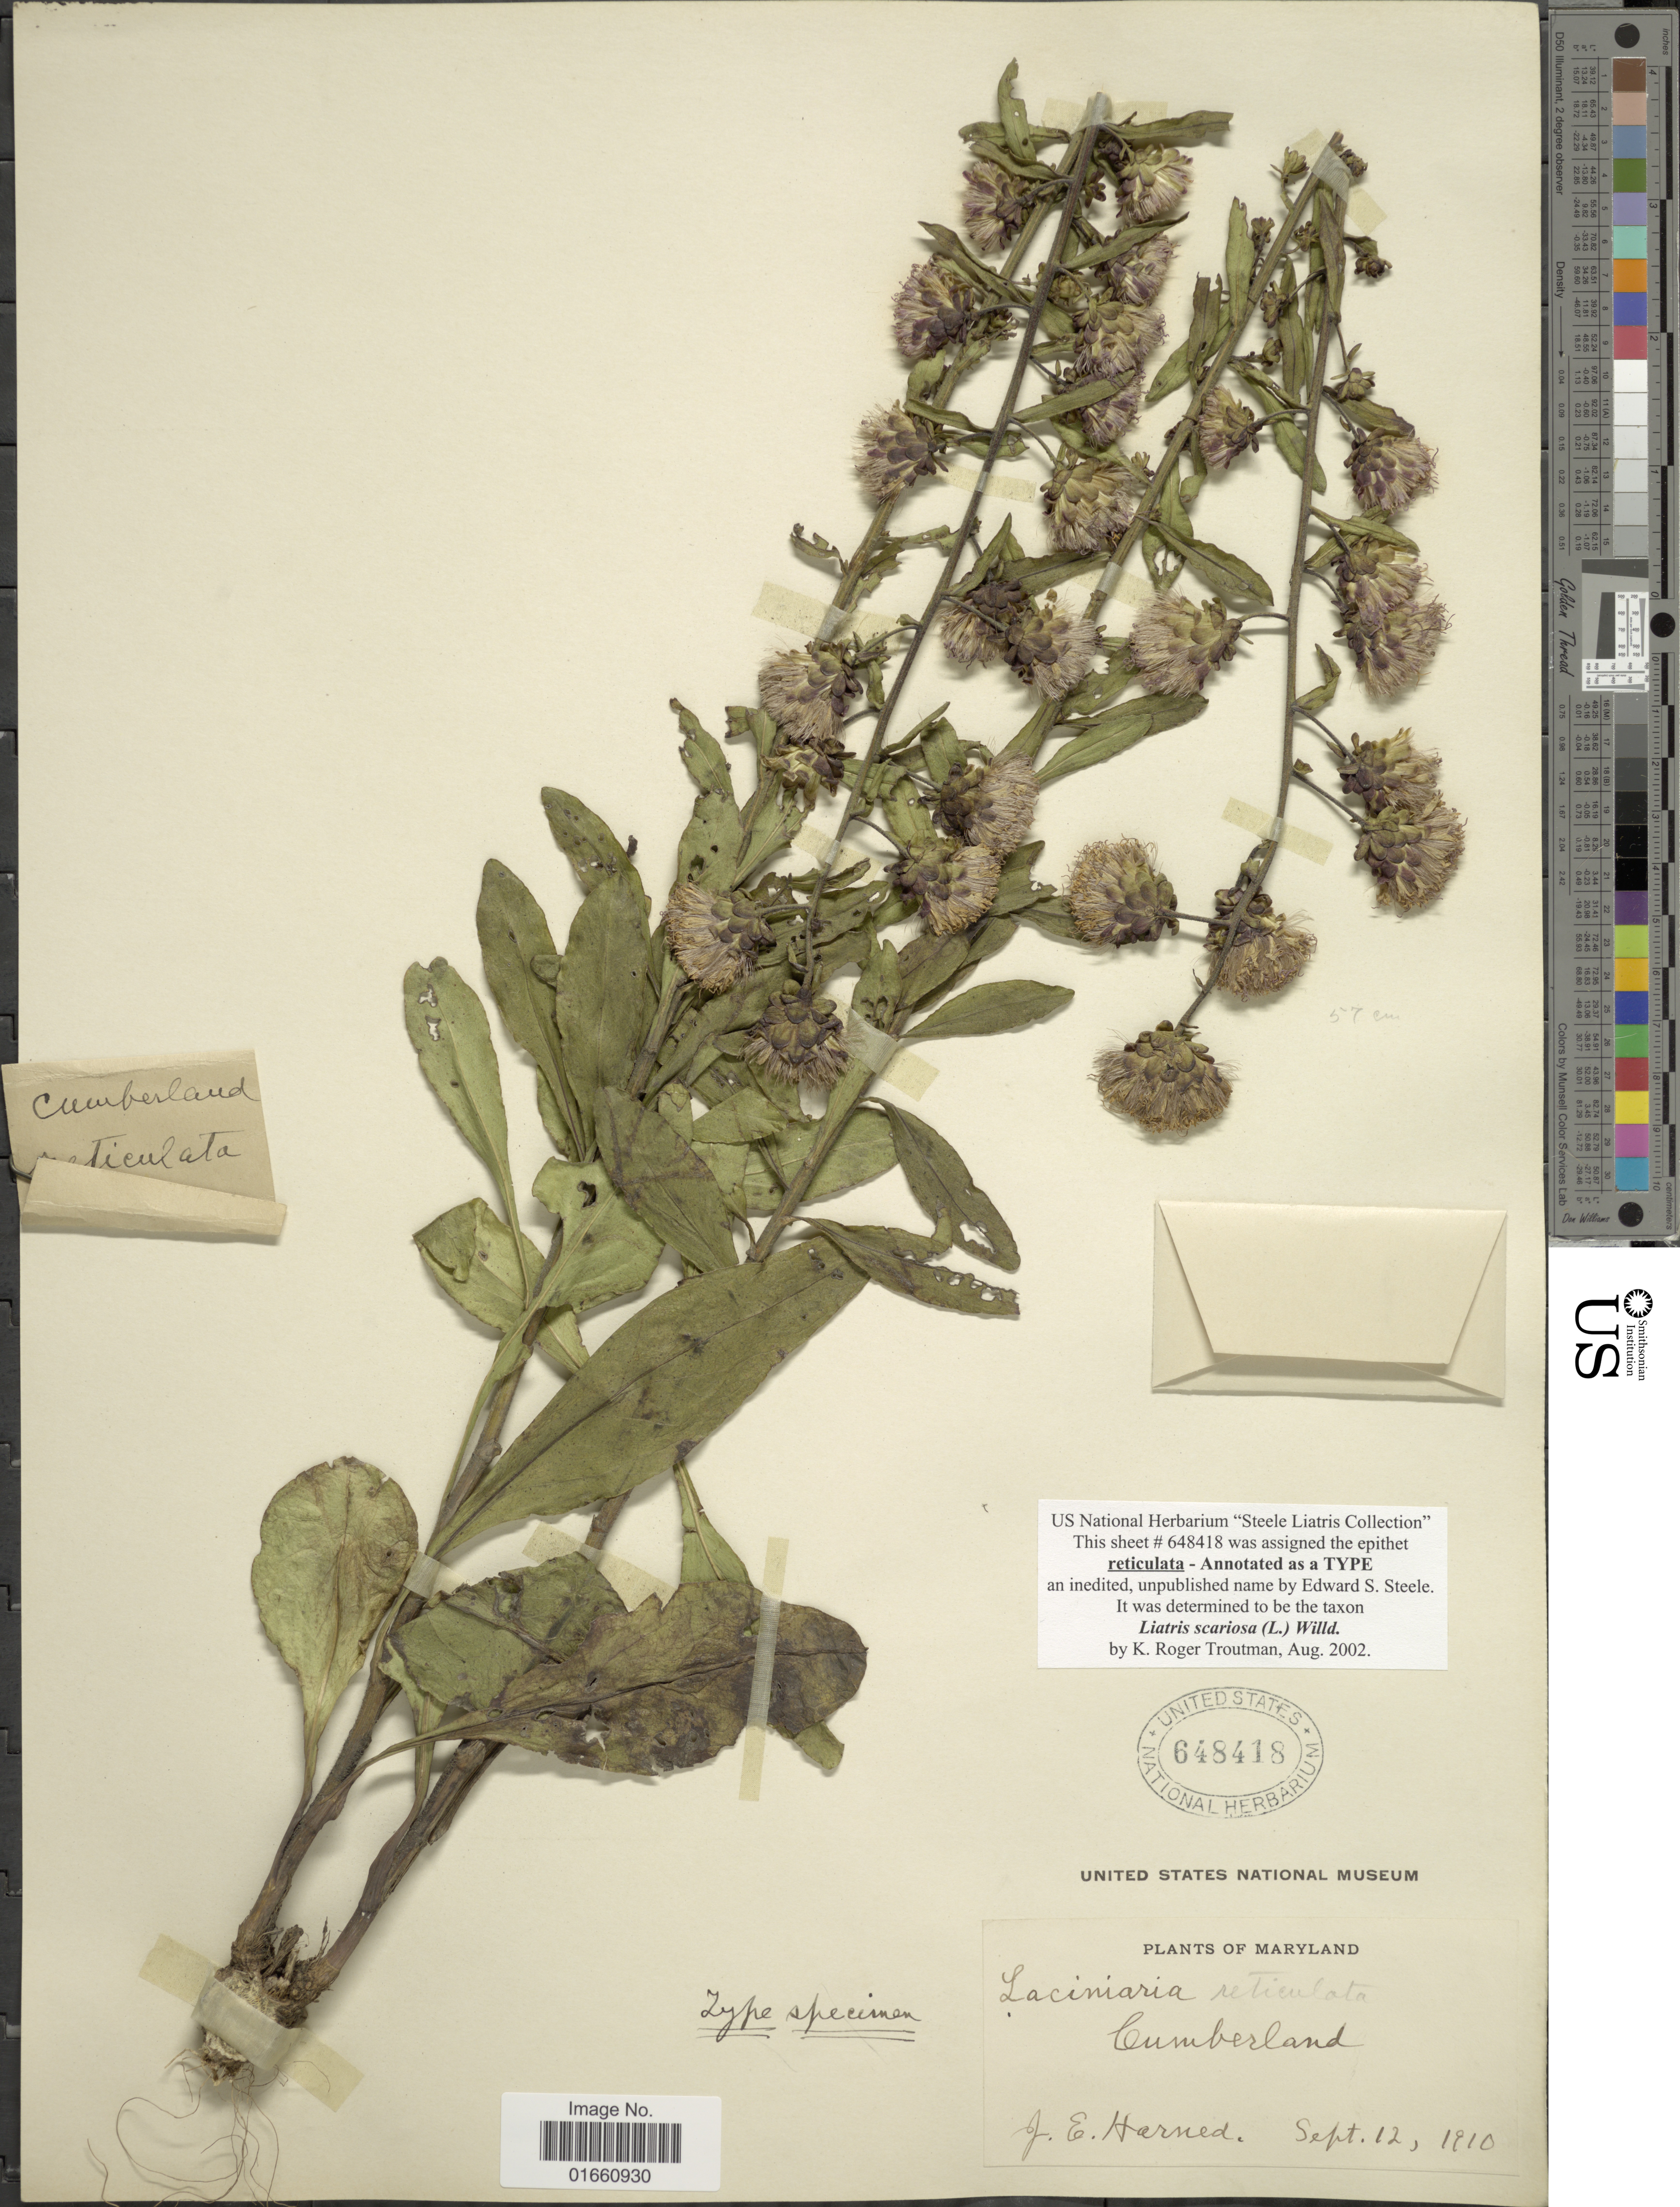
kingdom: Plantae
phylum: Tracheophyta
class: Magnoliopsida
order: Asterales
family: Asteraceae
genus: Liatris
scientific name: Liatris scariosa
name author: (L.) Willd.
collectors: J. Harned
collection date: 1910-09-12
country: United States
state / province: Maryland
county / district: Allegany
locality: Cumberland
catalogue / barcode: US 648418